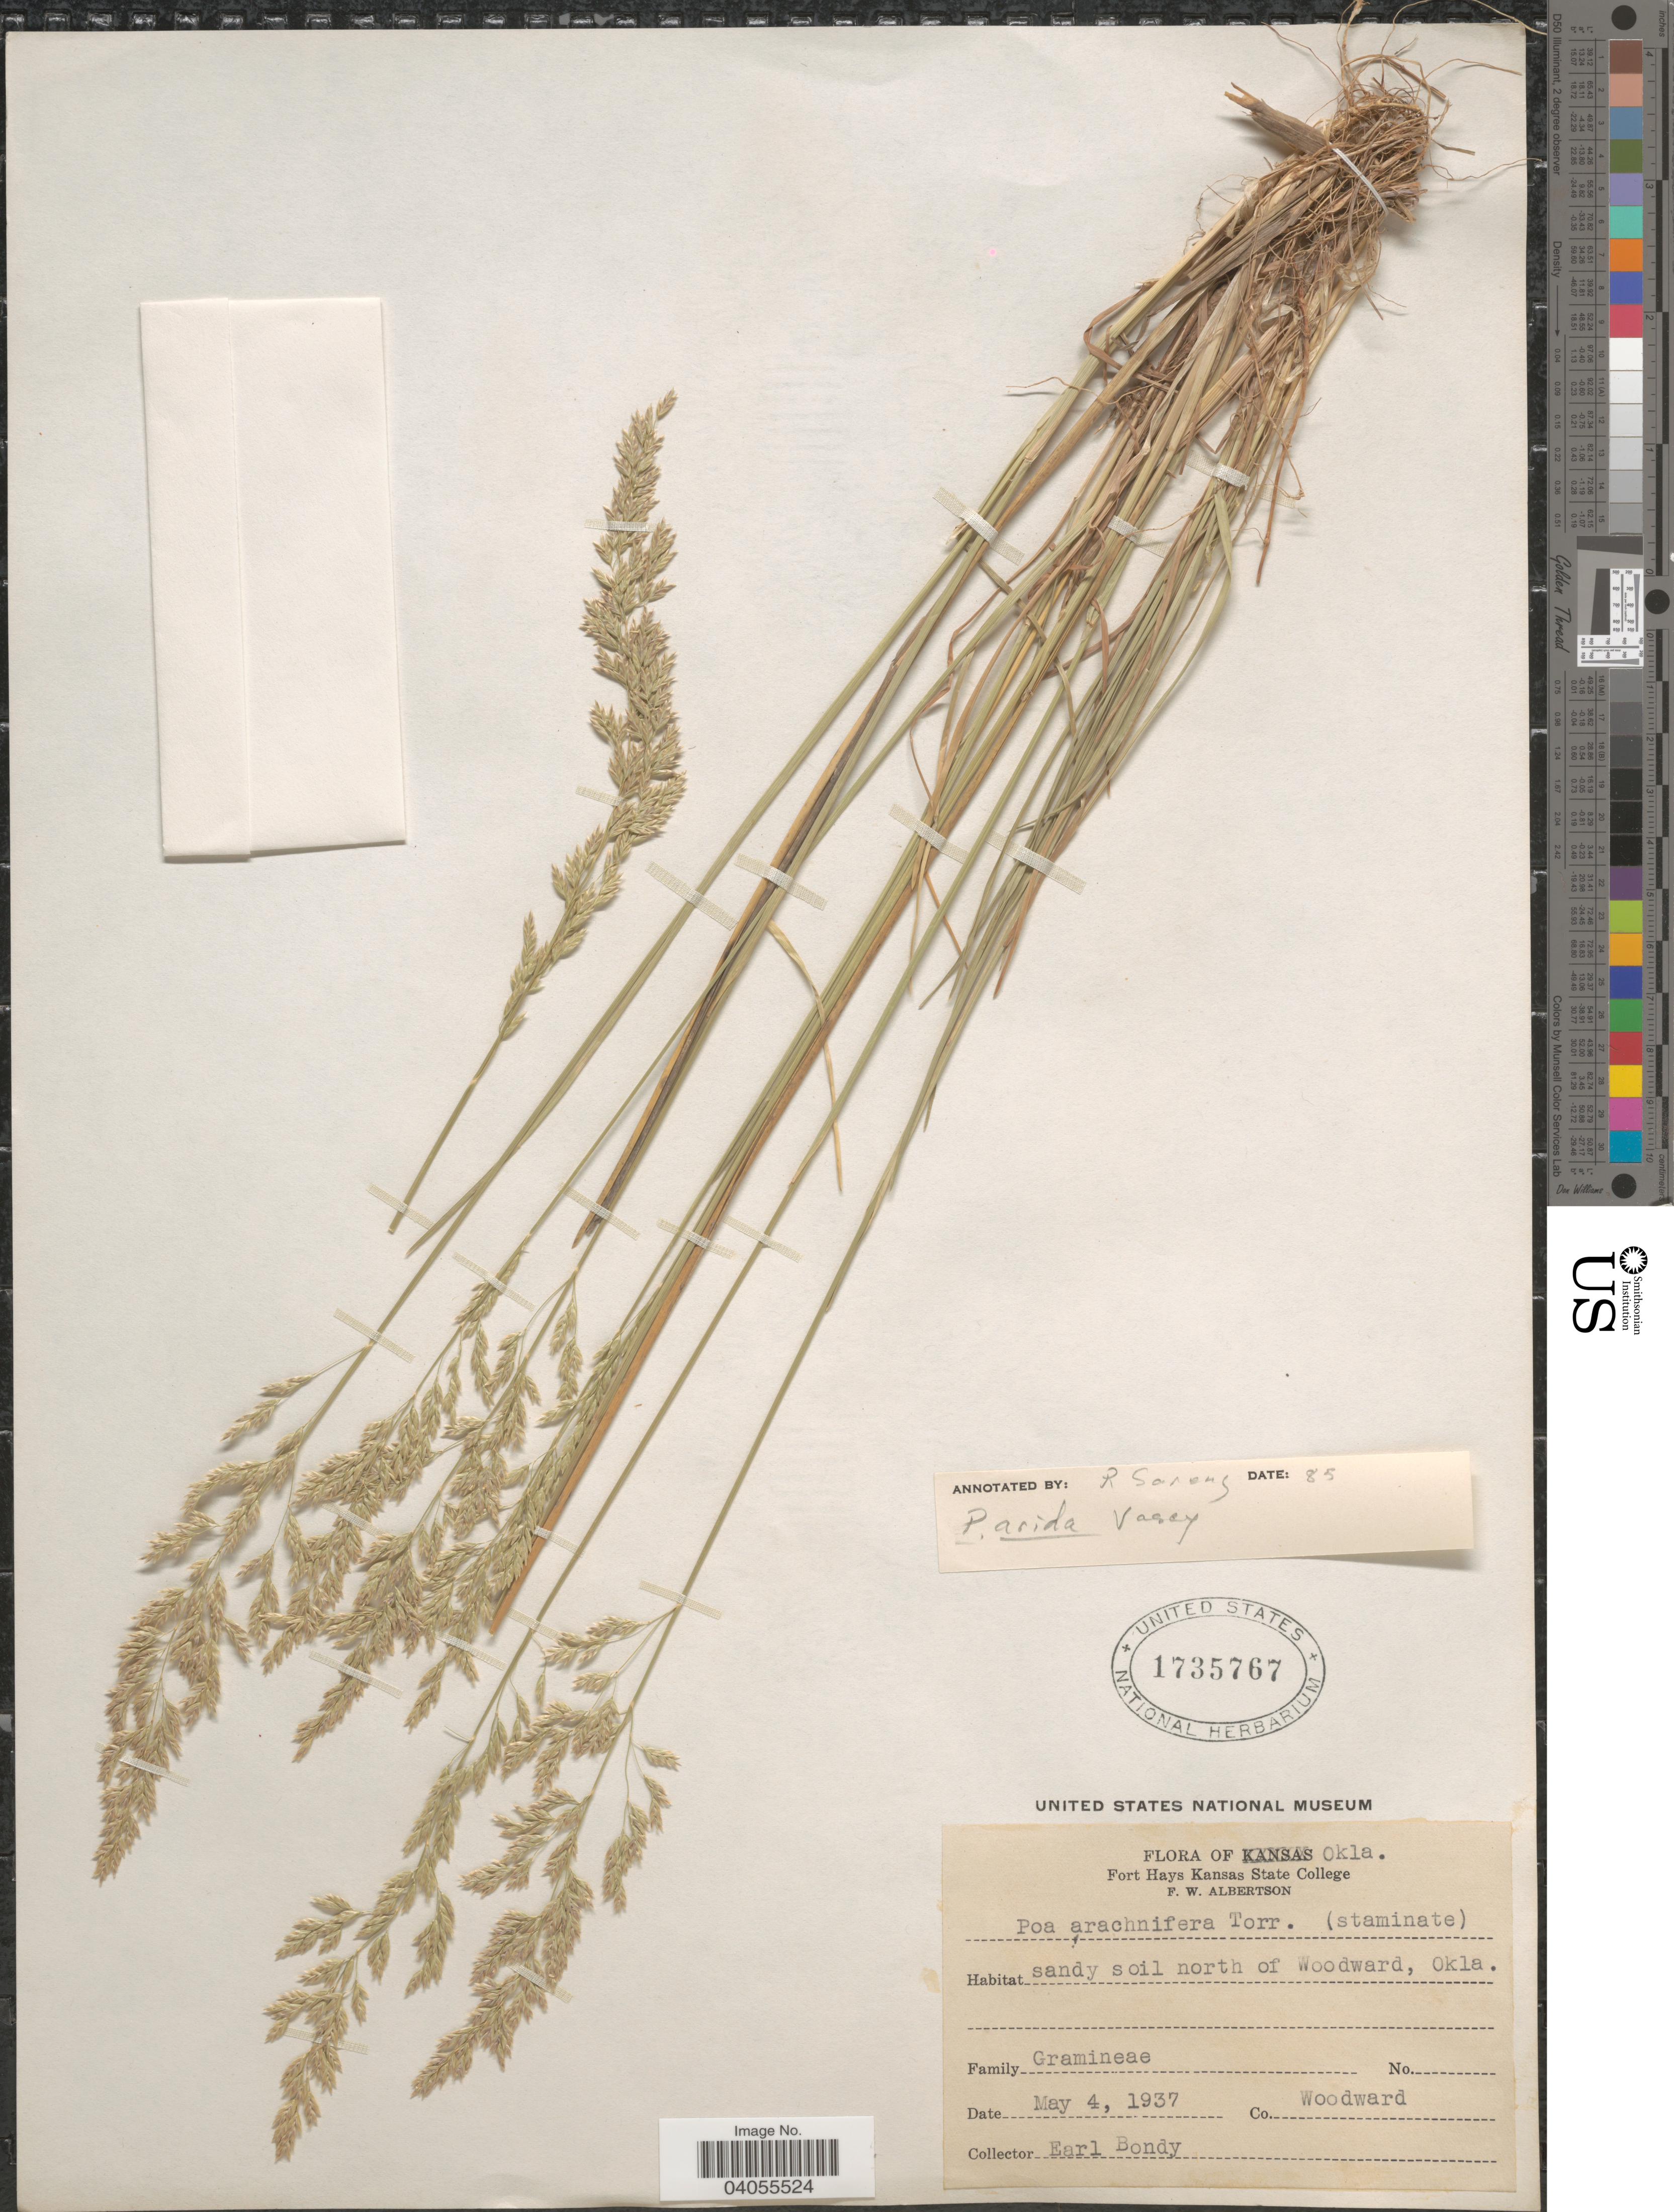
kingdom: Plantae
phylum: Tracheophyta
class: Liliopsida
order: Poales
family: Poaceae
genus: Poa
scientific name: Poa arida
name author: Vasey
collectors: E. Bondy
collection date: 1937-05-04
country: United States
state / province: Oklahoma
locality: Sandy soil north of Woodward. Co. Woodward.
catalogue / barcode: US 1735767